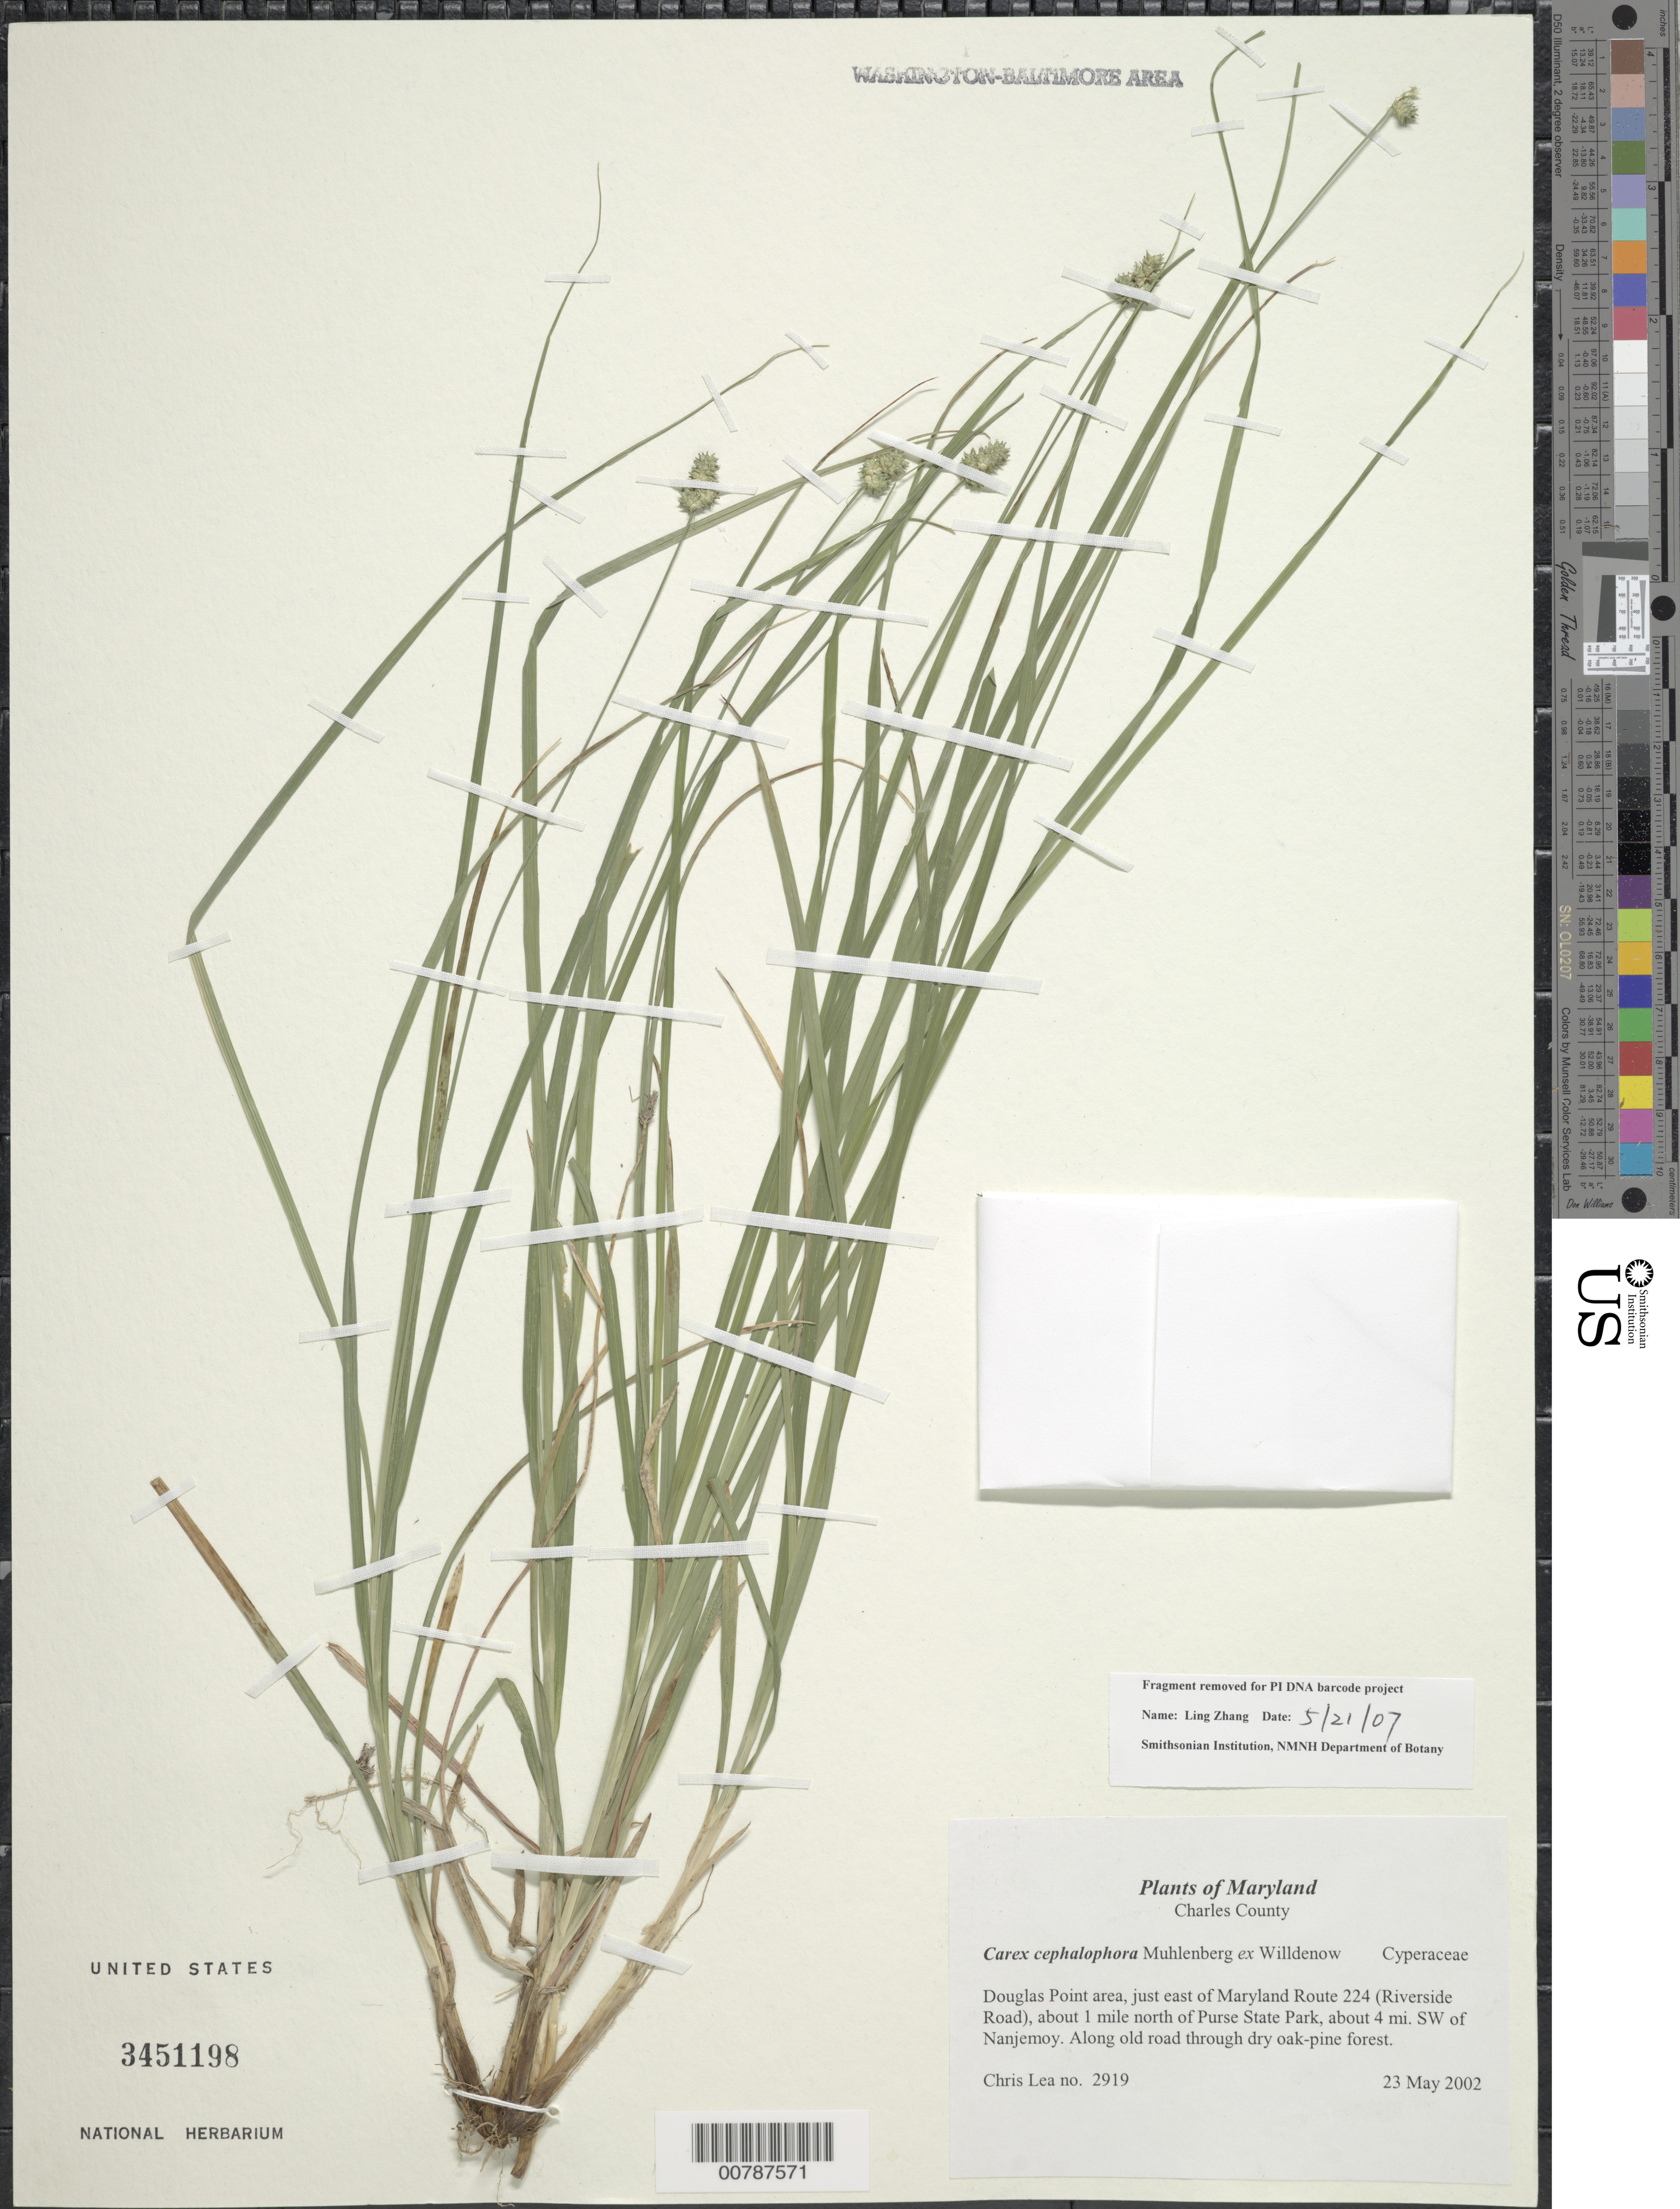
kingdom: Plantae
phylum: Tracheophyta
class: Liliopsida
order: Poales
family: Cyperaceae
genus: Carex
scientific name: Carex cephalophora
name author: Muhl. ex Willd.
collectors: C. Lea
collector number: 2919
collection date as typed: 23 May 2002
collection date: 2002-05-23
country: United States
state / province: Maryland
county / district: Charles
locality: Douglas Point area, just east of Maryland Route 224 (Riverside Road), about 1 mi. north of Purse State Park, about 4 mi. SW of Nanjemoy.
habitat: Along old road through dry oak-pine forest.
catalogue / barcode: US 3451198